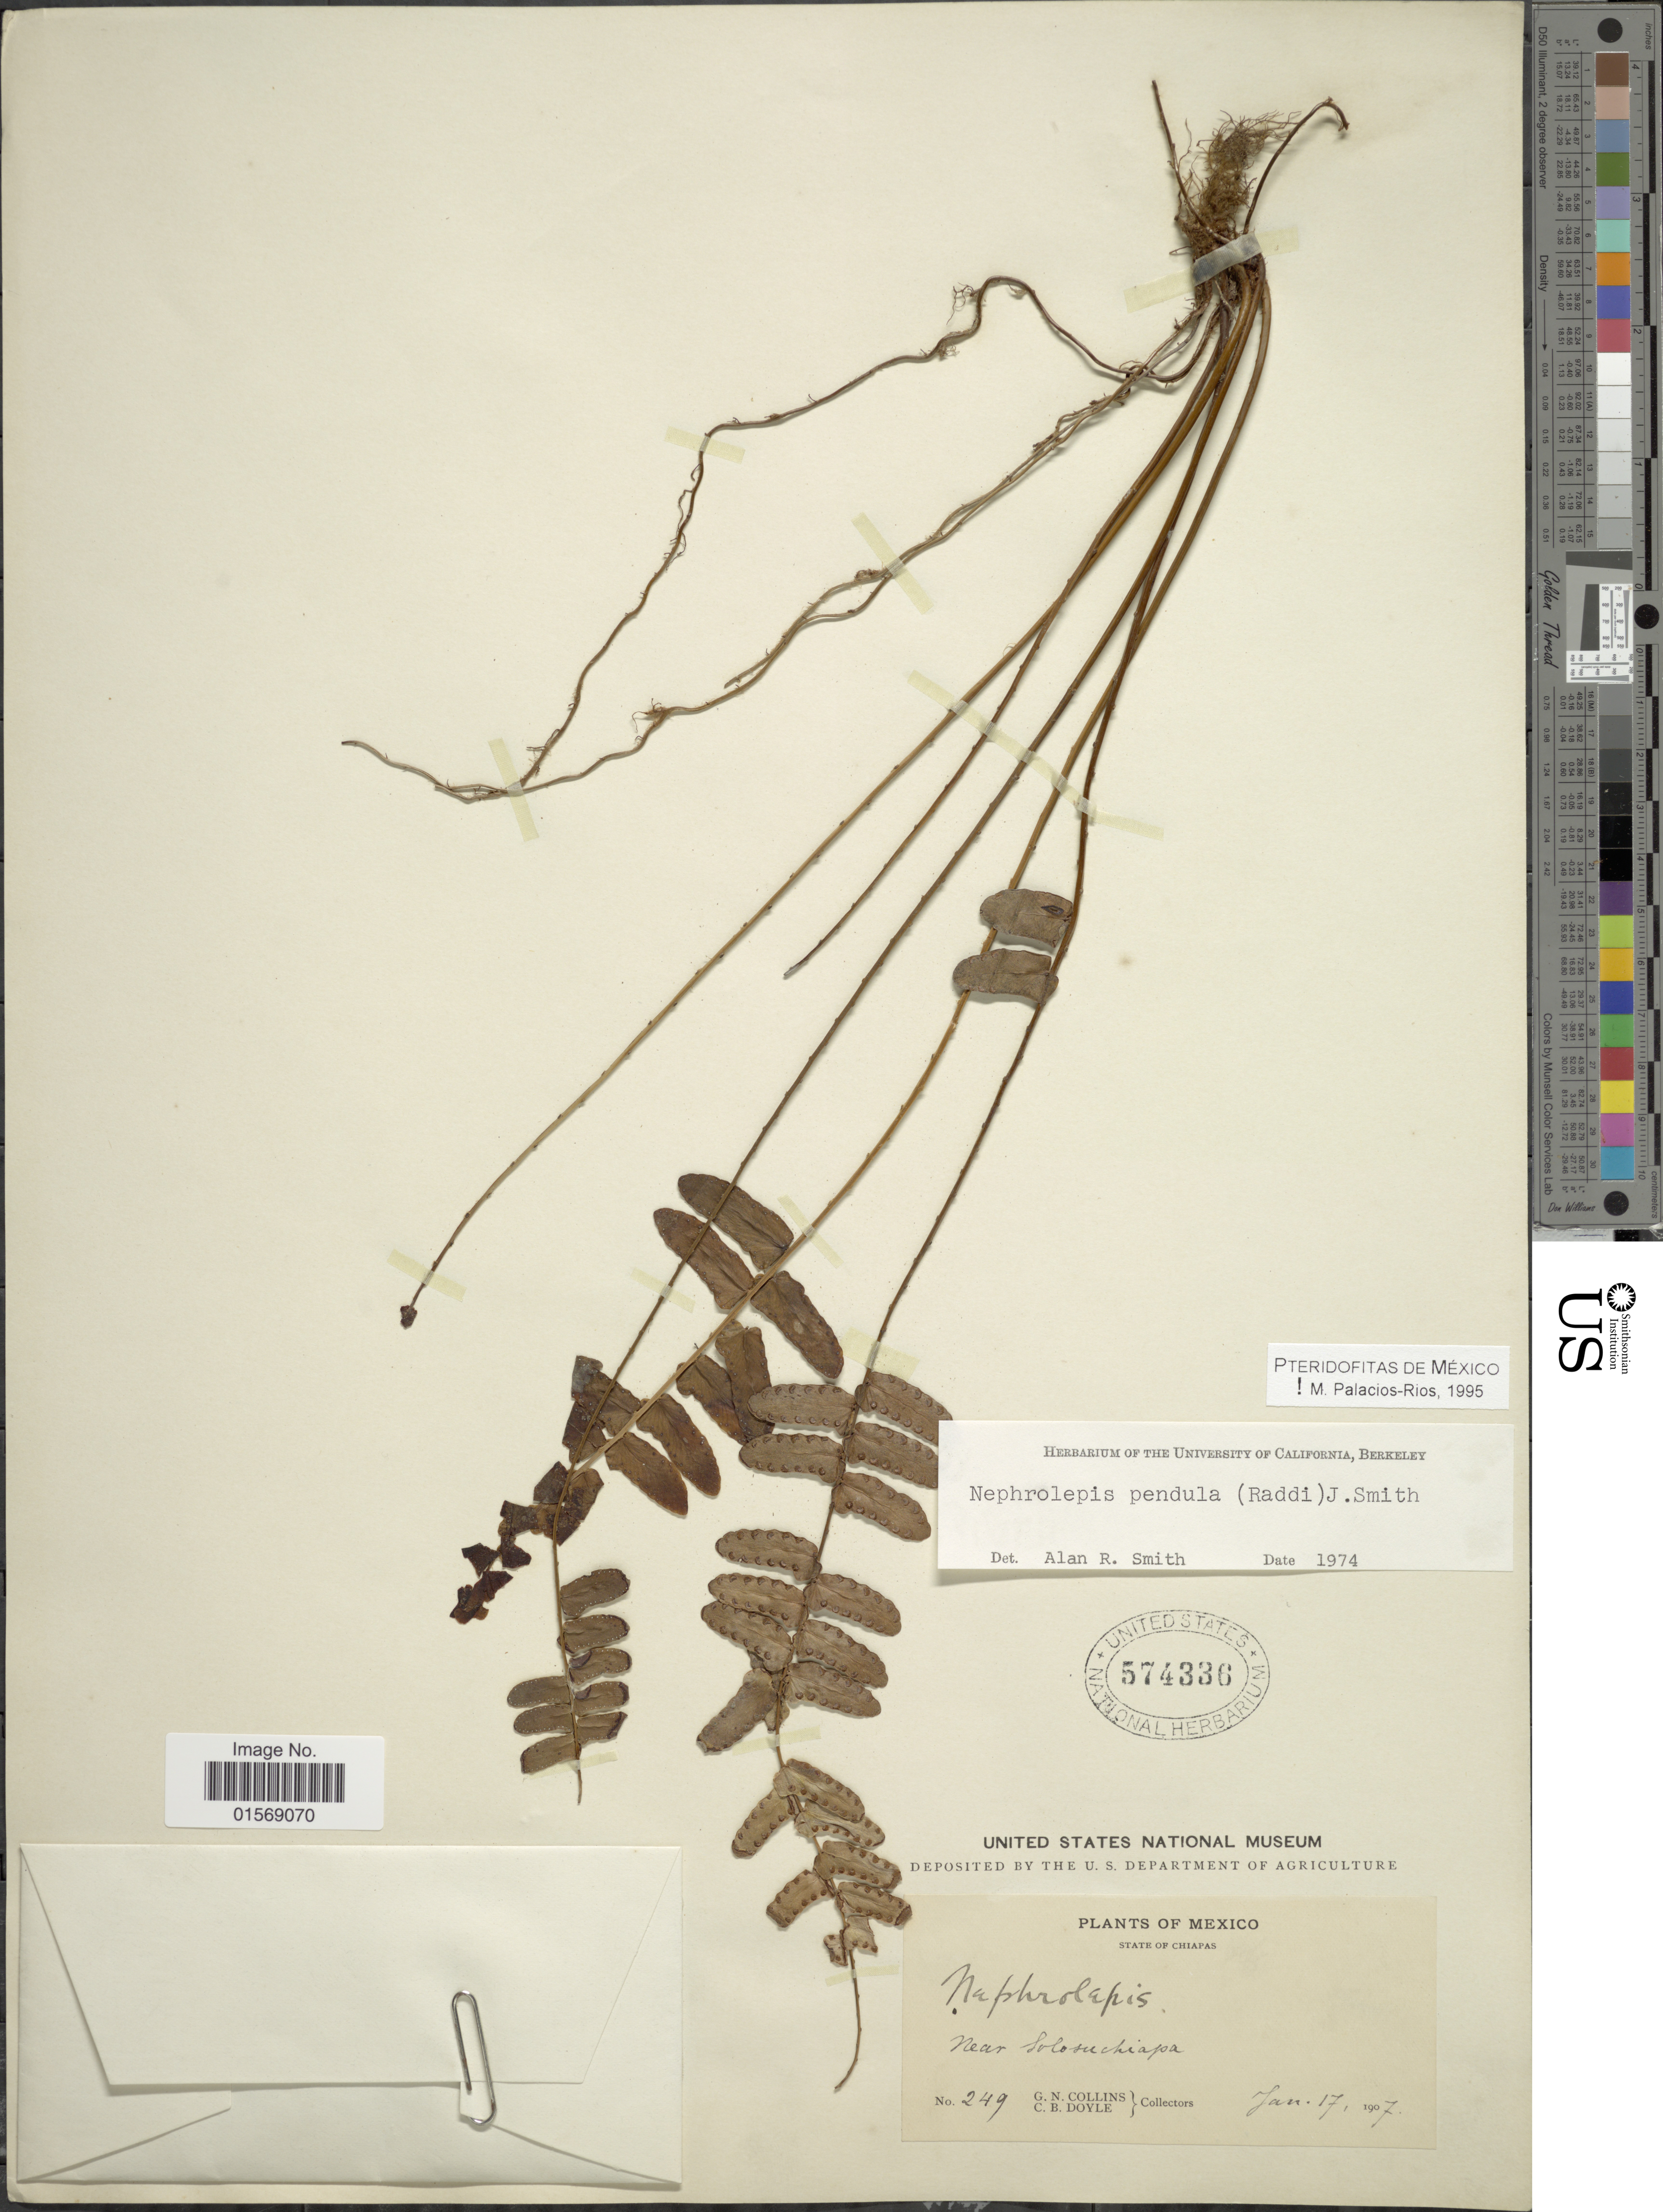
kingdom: Plantae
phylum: Tracheophyta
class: Polypodiopsida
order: Polypodiales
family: Nephrolepidaceae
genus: Nephrolepis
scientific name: Nephrolepis pendula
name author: (Raddi) J. Sm.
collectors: C. Collins & C. Doyle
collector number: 249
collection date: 1907-01-17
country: Mexico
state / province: Chiapas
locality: Mexico, State of Chiapas. Near Solosuchiapa.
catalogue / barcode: US 574336